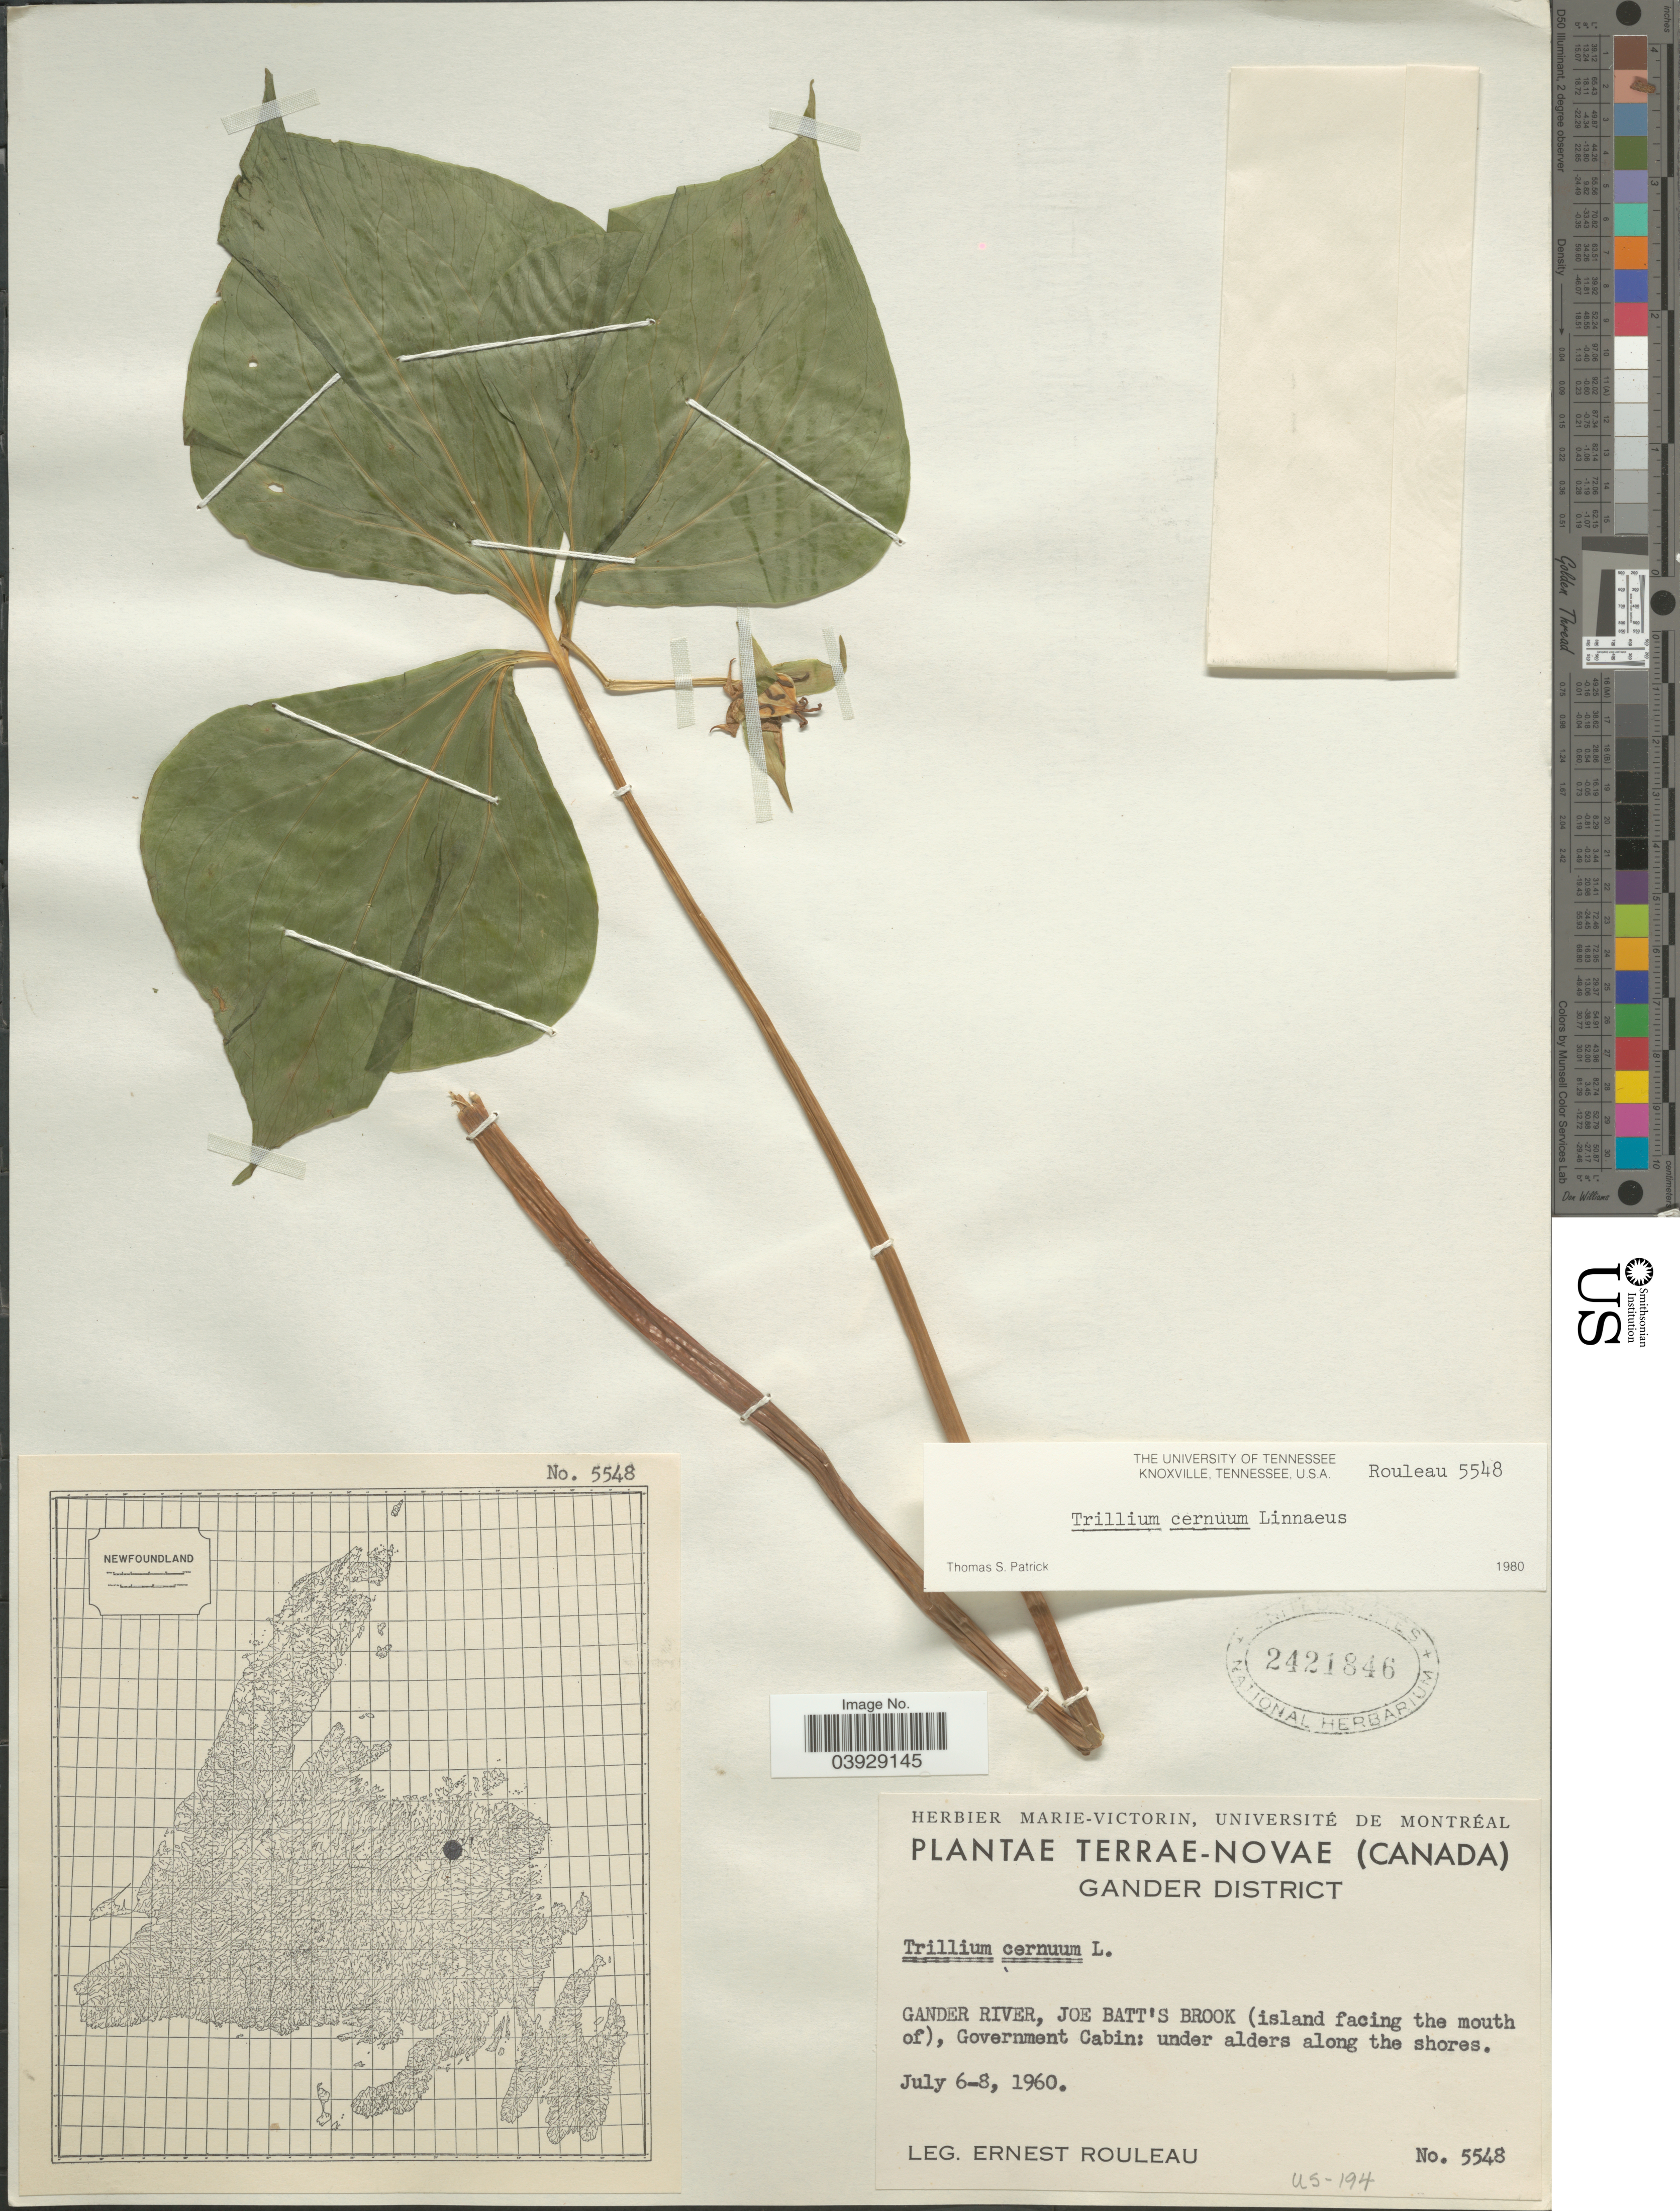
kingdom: Plantae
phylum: Tracheophyta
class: Liliopsida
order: Liliales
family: Melanthiaceae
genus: Trillium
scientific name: Trillium cernuum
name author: L.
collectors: J. Rouleau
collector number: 5548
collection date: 1960-07-06/1960-07-08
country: Canada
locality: Terrae-Novae. Gander District. Gander River, Joe Batt's Brook (island facing the mouth of), Government Cabin: under alders along the shores.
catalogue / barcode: US 2421846